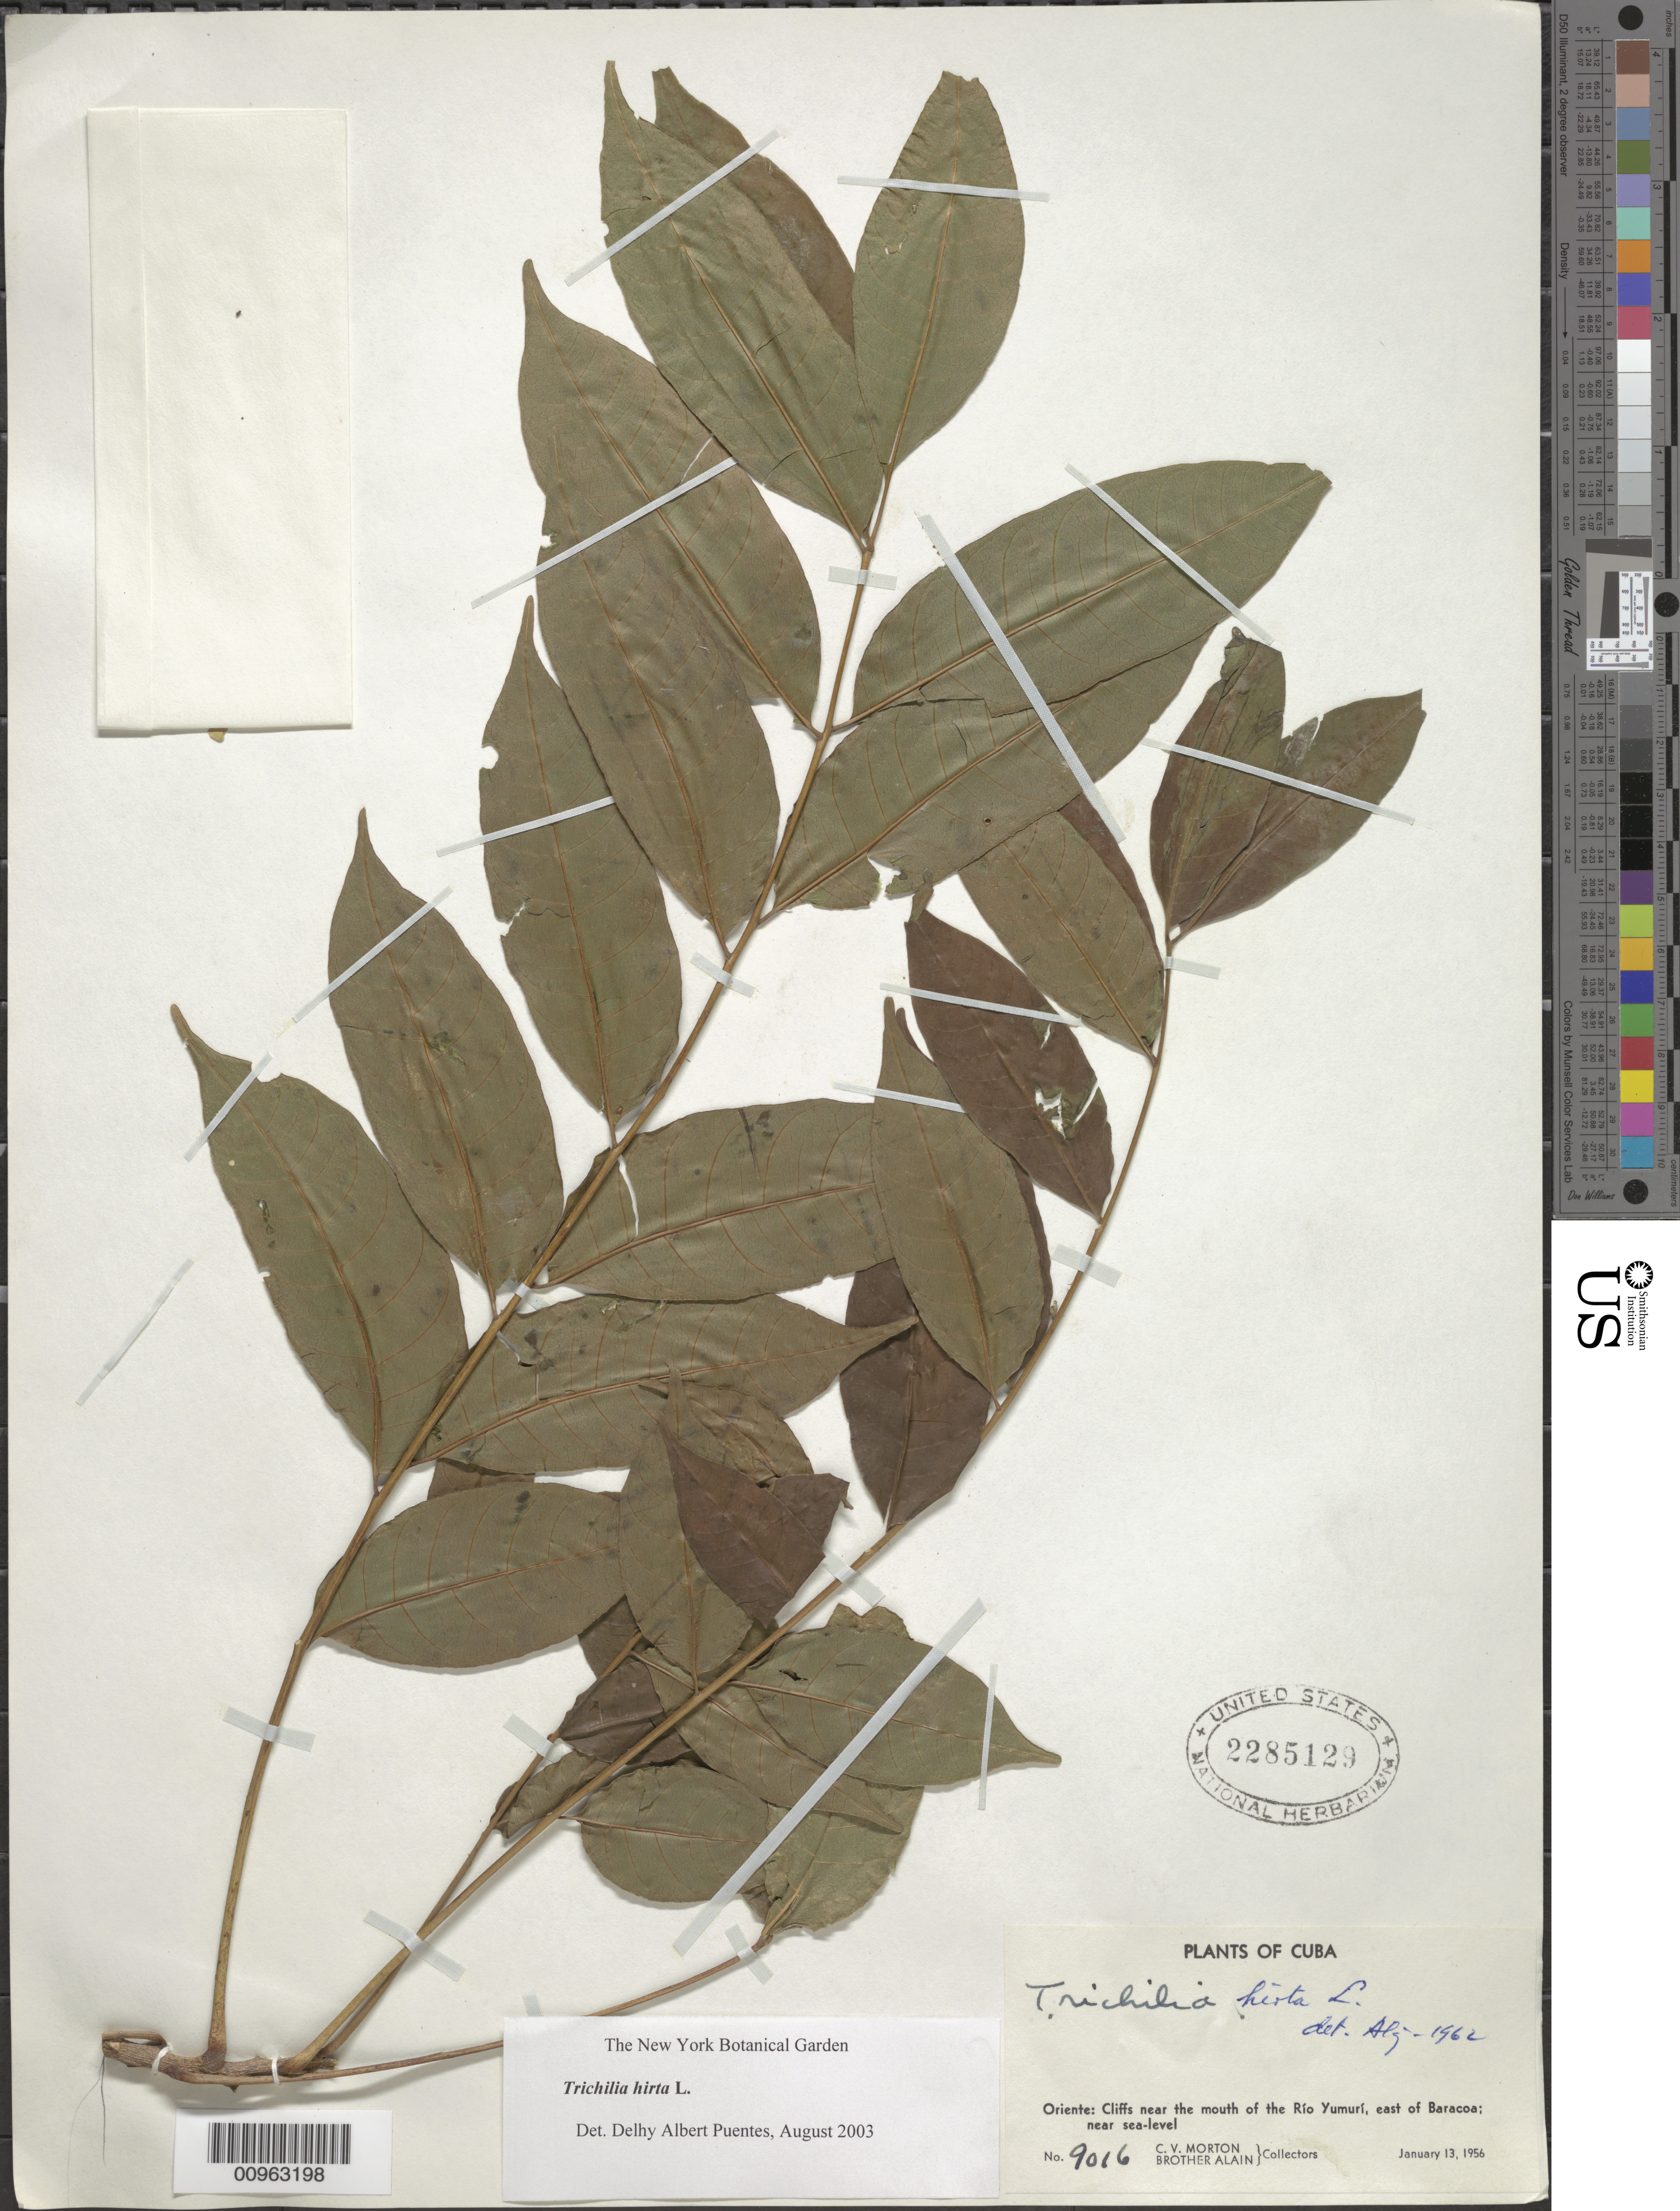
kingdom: Plantae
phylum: Tracheophyta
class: Magnoliopsida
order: Sapindales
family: Meliaceae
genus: Trichilia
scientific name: Trichilia hirta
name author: L.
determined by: Puentes, D. A.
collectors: C. V. Morton & A. H. Liogier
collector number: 9016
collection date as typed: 13 Jan 1956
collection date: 1956-01-13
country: Cuba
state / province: Guantanamo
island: Cuba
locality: Río Yumurí, E of Baracoa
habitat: Cliffs near the mouth of the rio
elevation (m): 0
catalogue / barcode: US 2285129